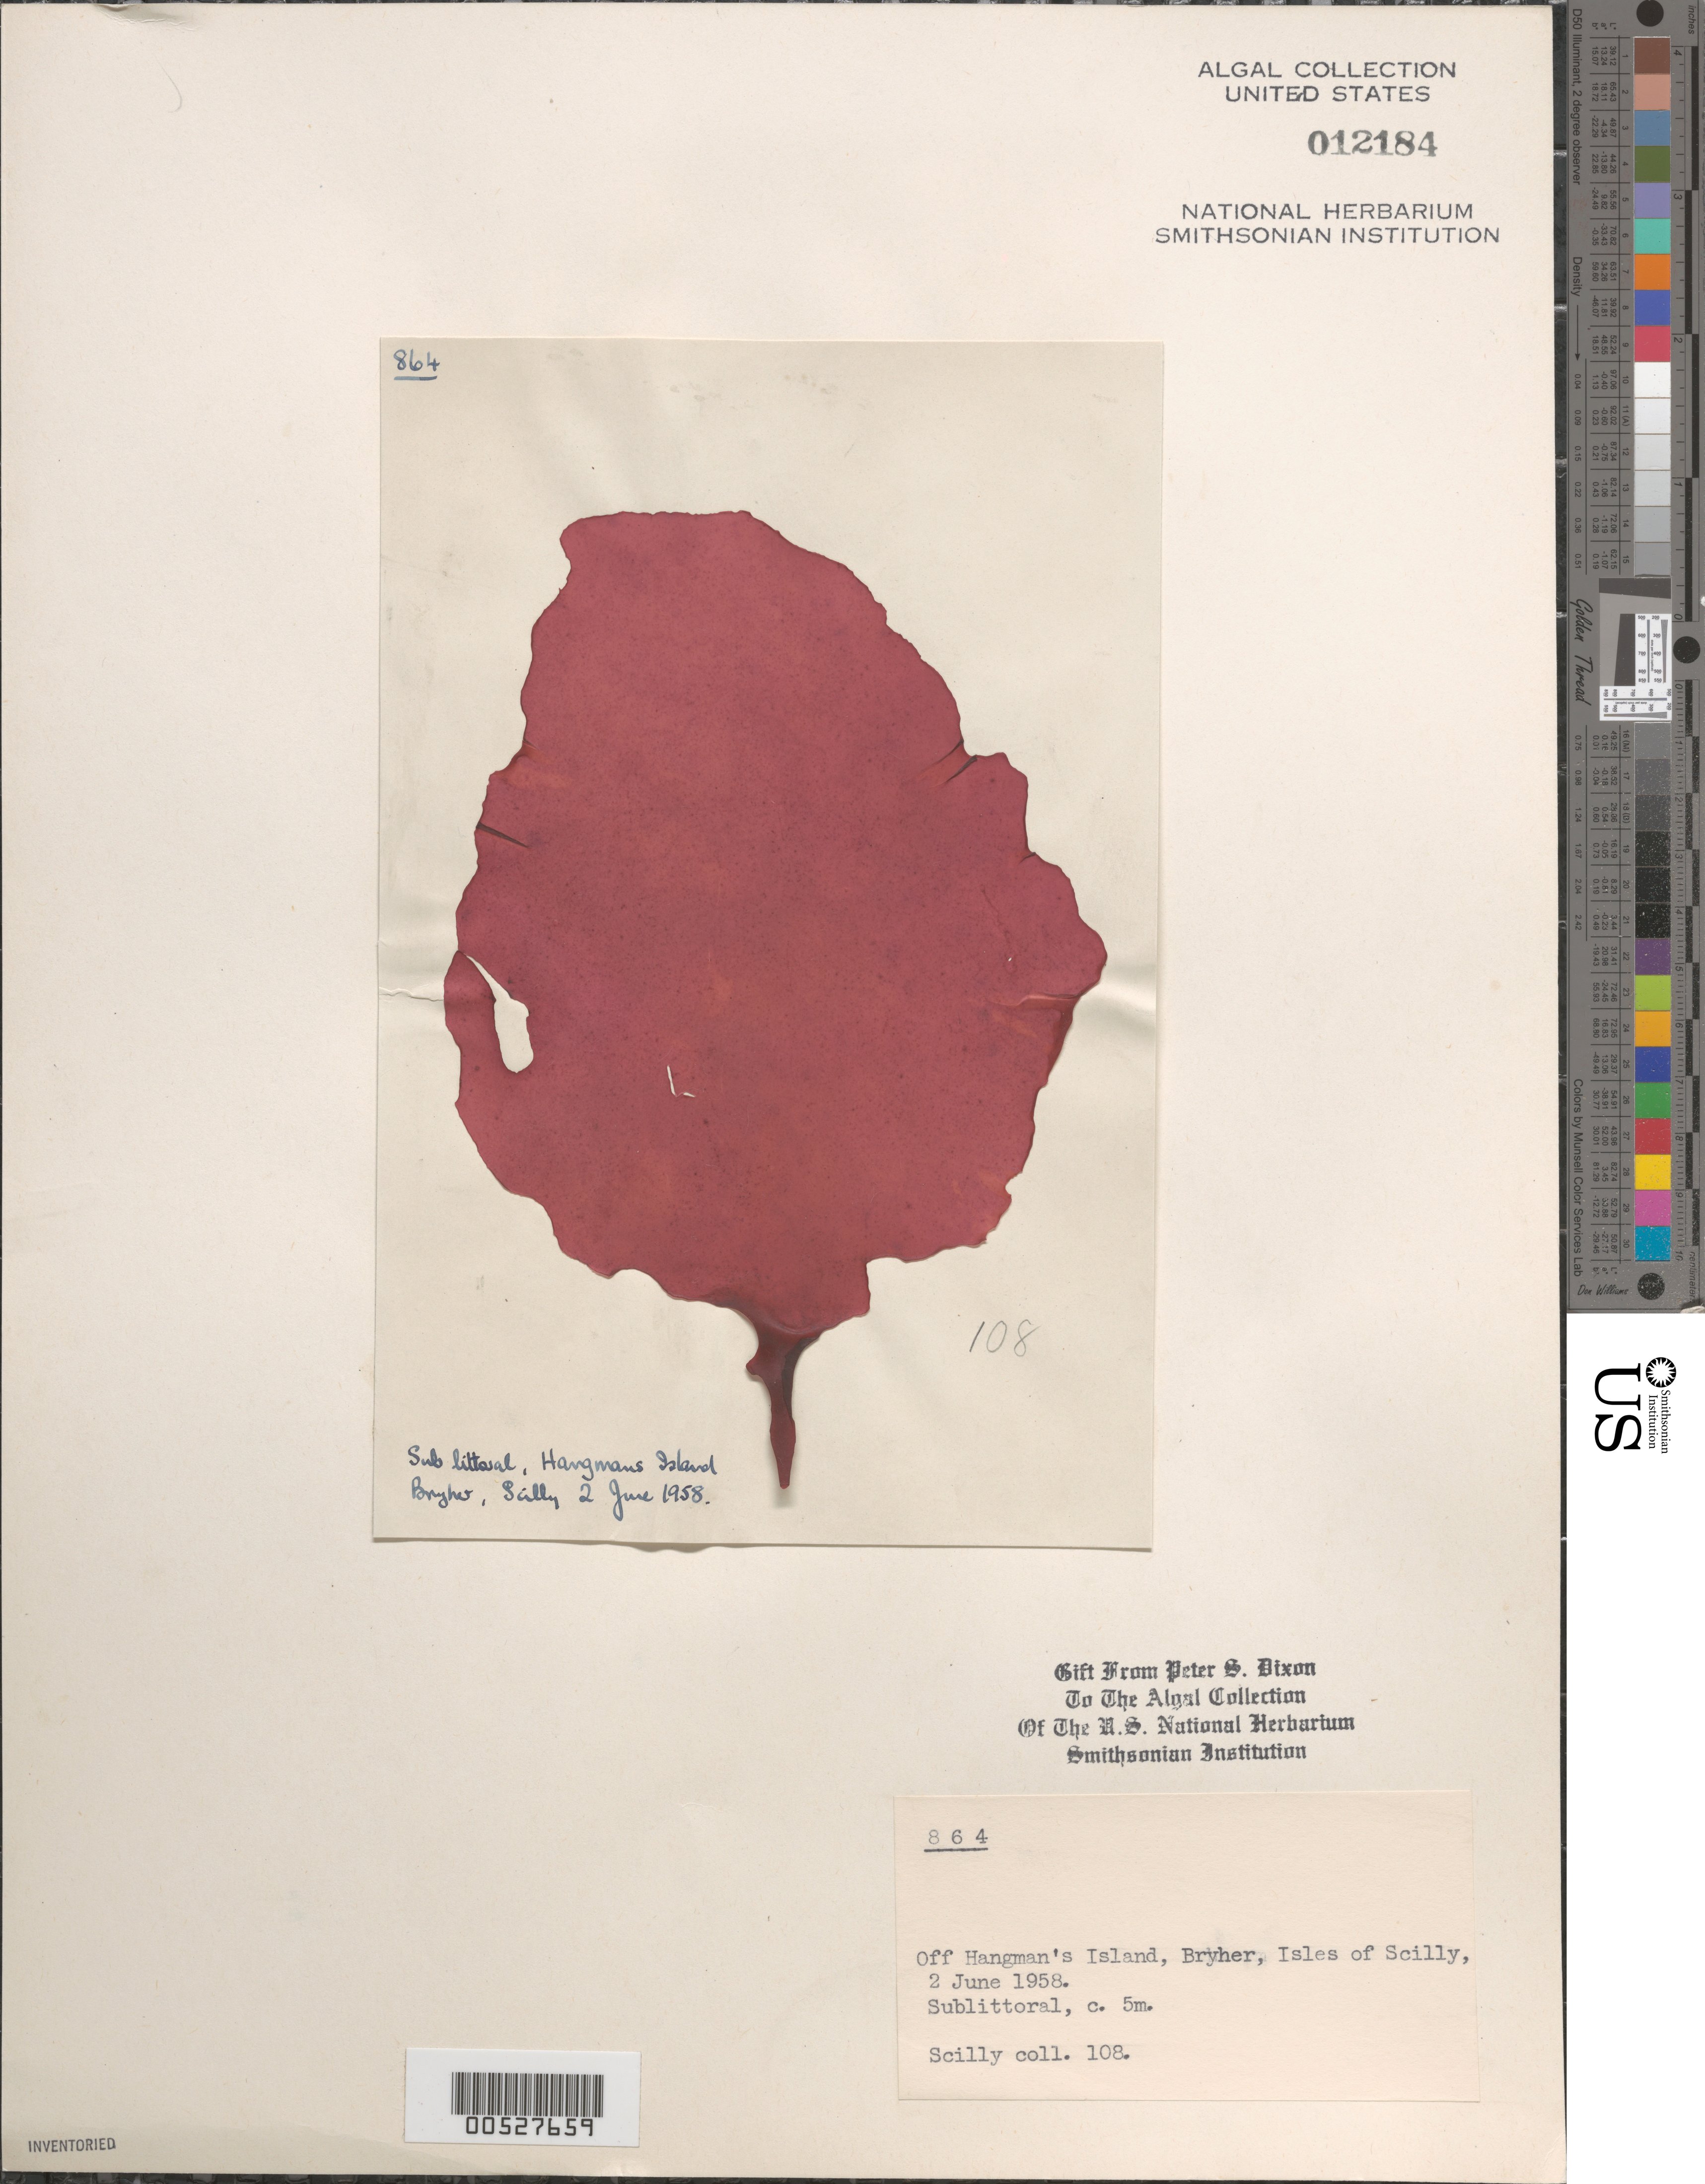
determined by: Dixon, P. S.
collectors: P. S. Dixon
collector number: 108 & PSD 864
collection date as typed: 02 Jun 1958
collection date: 1958-06-02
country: United Kingdom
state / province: England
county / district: Council of the Isles of Scilly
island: Bryher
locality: Off Hangman's Island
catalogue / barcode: US 12184